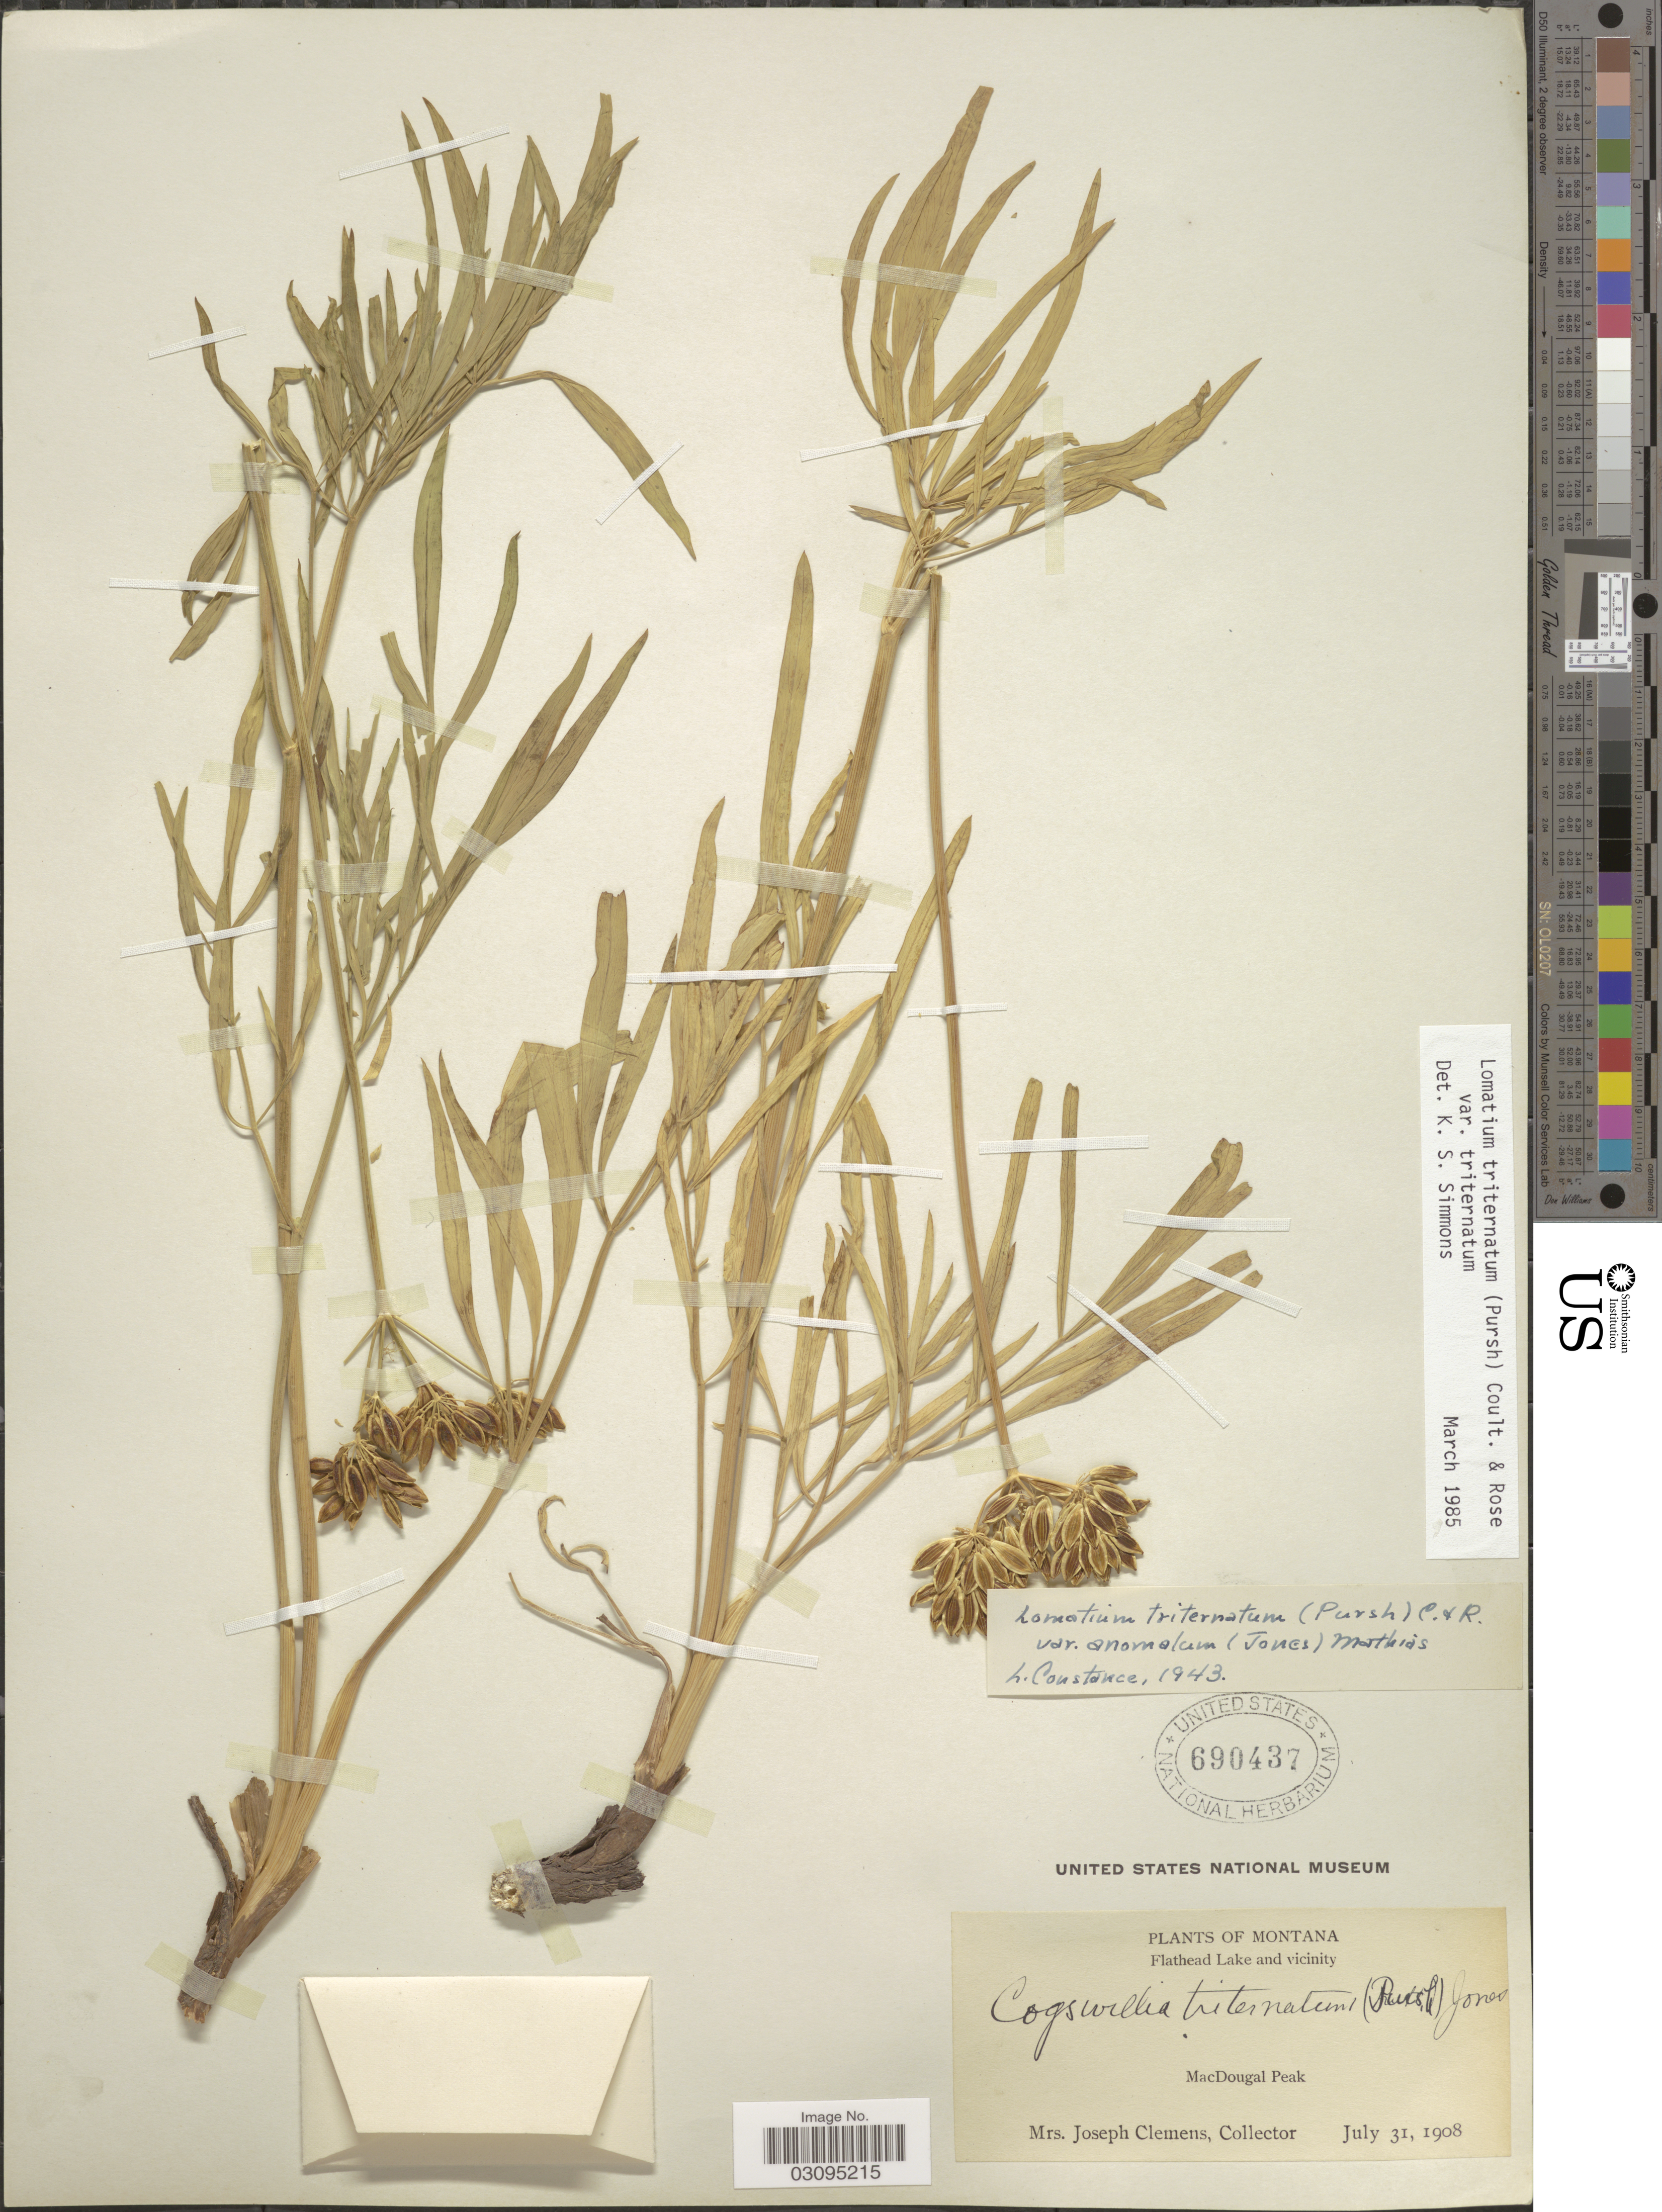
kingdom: Plantae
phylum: Tracheophyta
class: Magnoliopsida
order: Apiales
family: Apiaceae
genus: Lomatium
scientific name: Lomatium triternatum var. triternatum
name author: (Pursh) J.M. Coult. & Rose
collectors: J. Clemens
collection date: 1908-07-31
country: United States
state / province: Montana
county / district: Lake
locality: Flathead Lake and vicinity, MacDougal Peak.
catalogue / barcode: US 690437